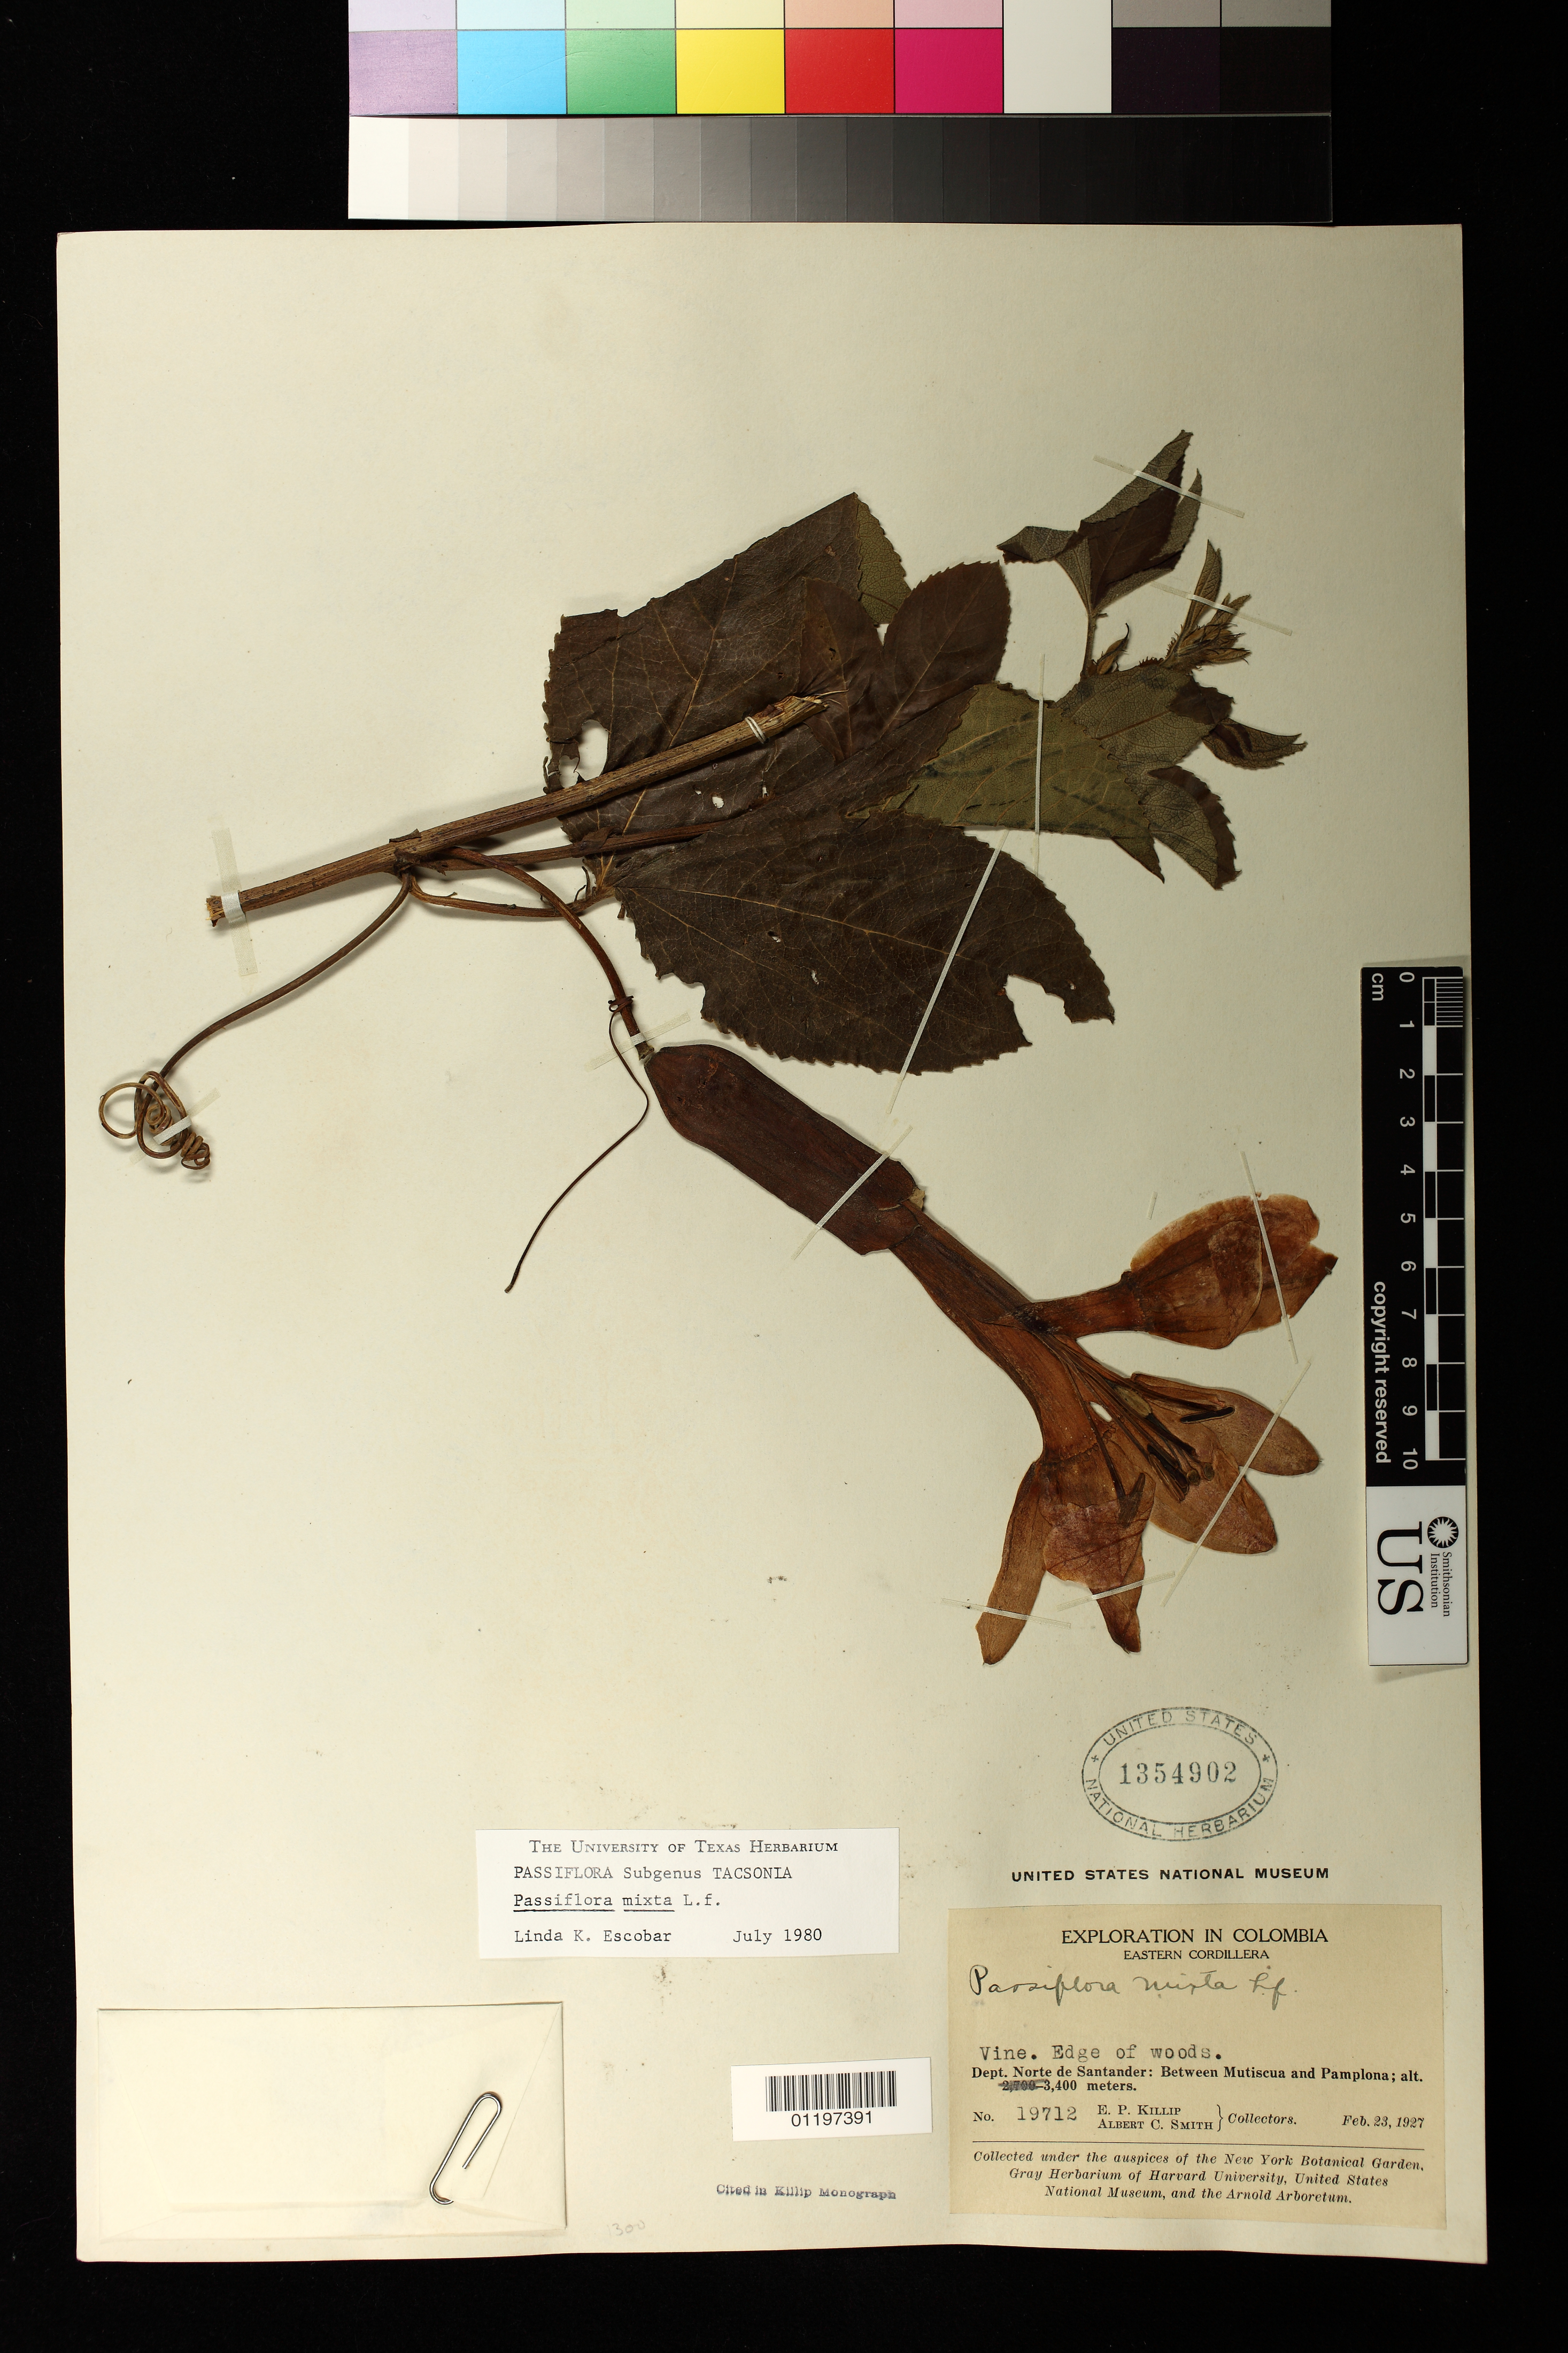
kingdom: Plantae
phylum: Tracheophyta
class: Magnoliopsida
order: Malpighiales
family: Passifloraceae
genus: Passiflora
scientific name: Passiflora mixta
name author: L. f.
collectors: E. P. Killip & A. C. Smith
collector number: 19712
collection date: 1927-02-23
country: Colombia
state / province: Norte de Santander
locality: Between Mutiscua and Pamplona, Eastern Cordillera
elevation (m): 3400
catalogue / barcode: US 1354902